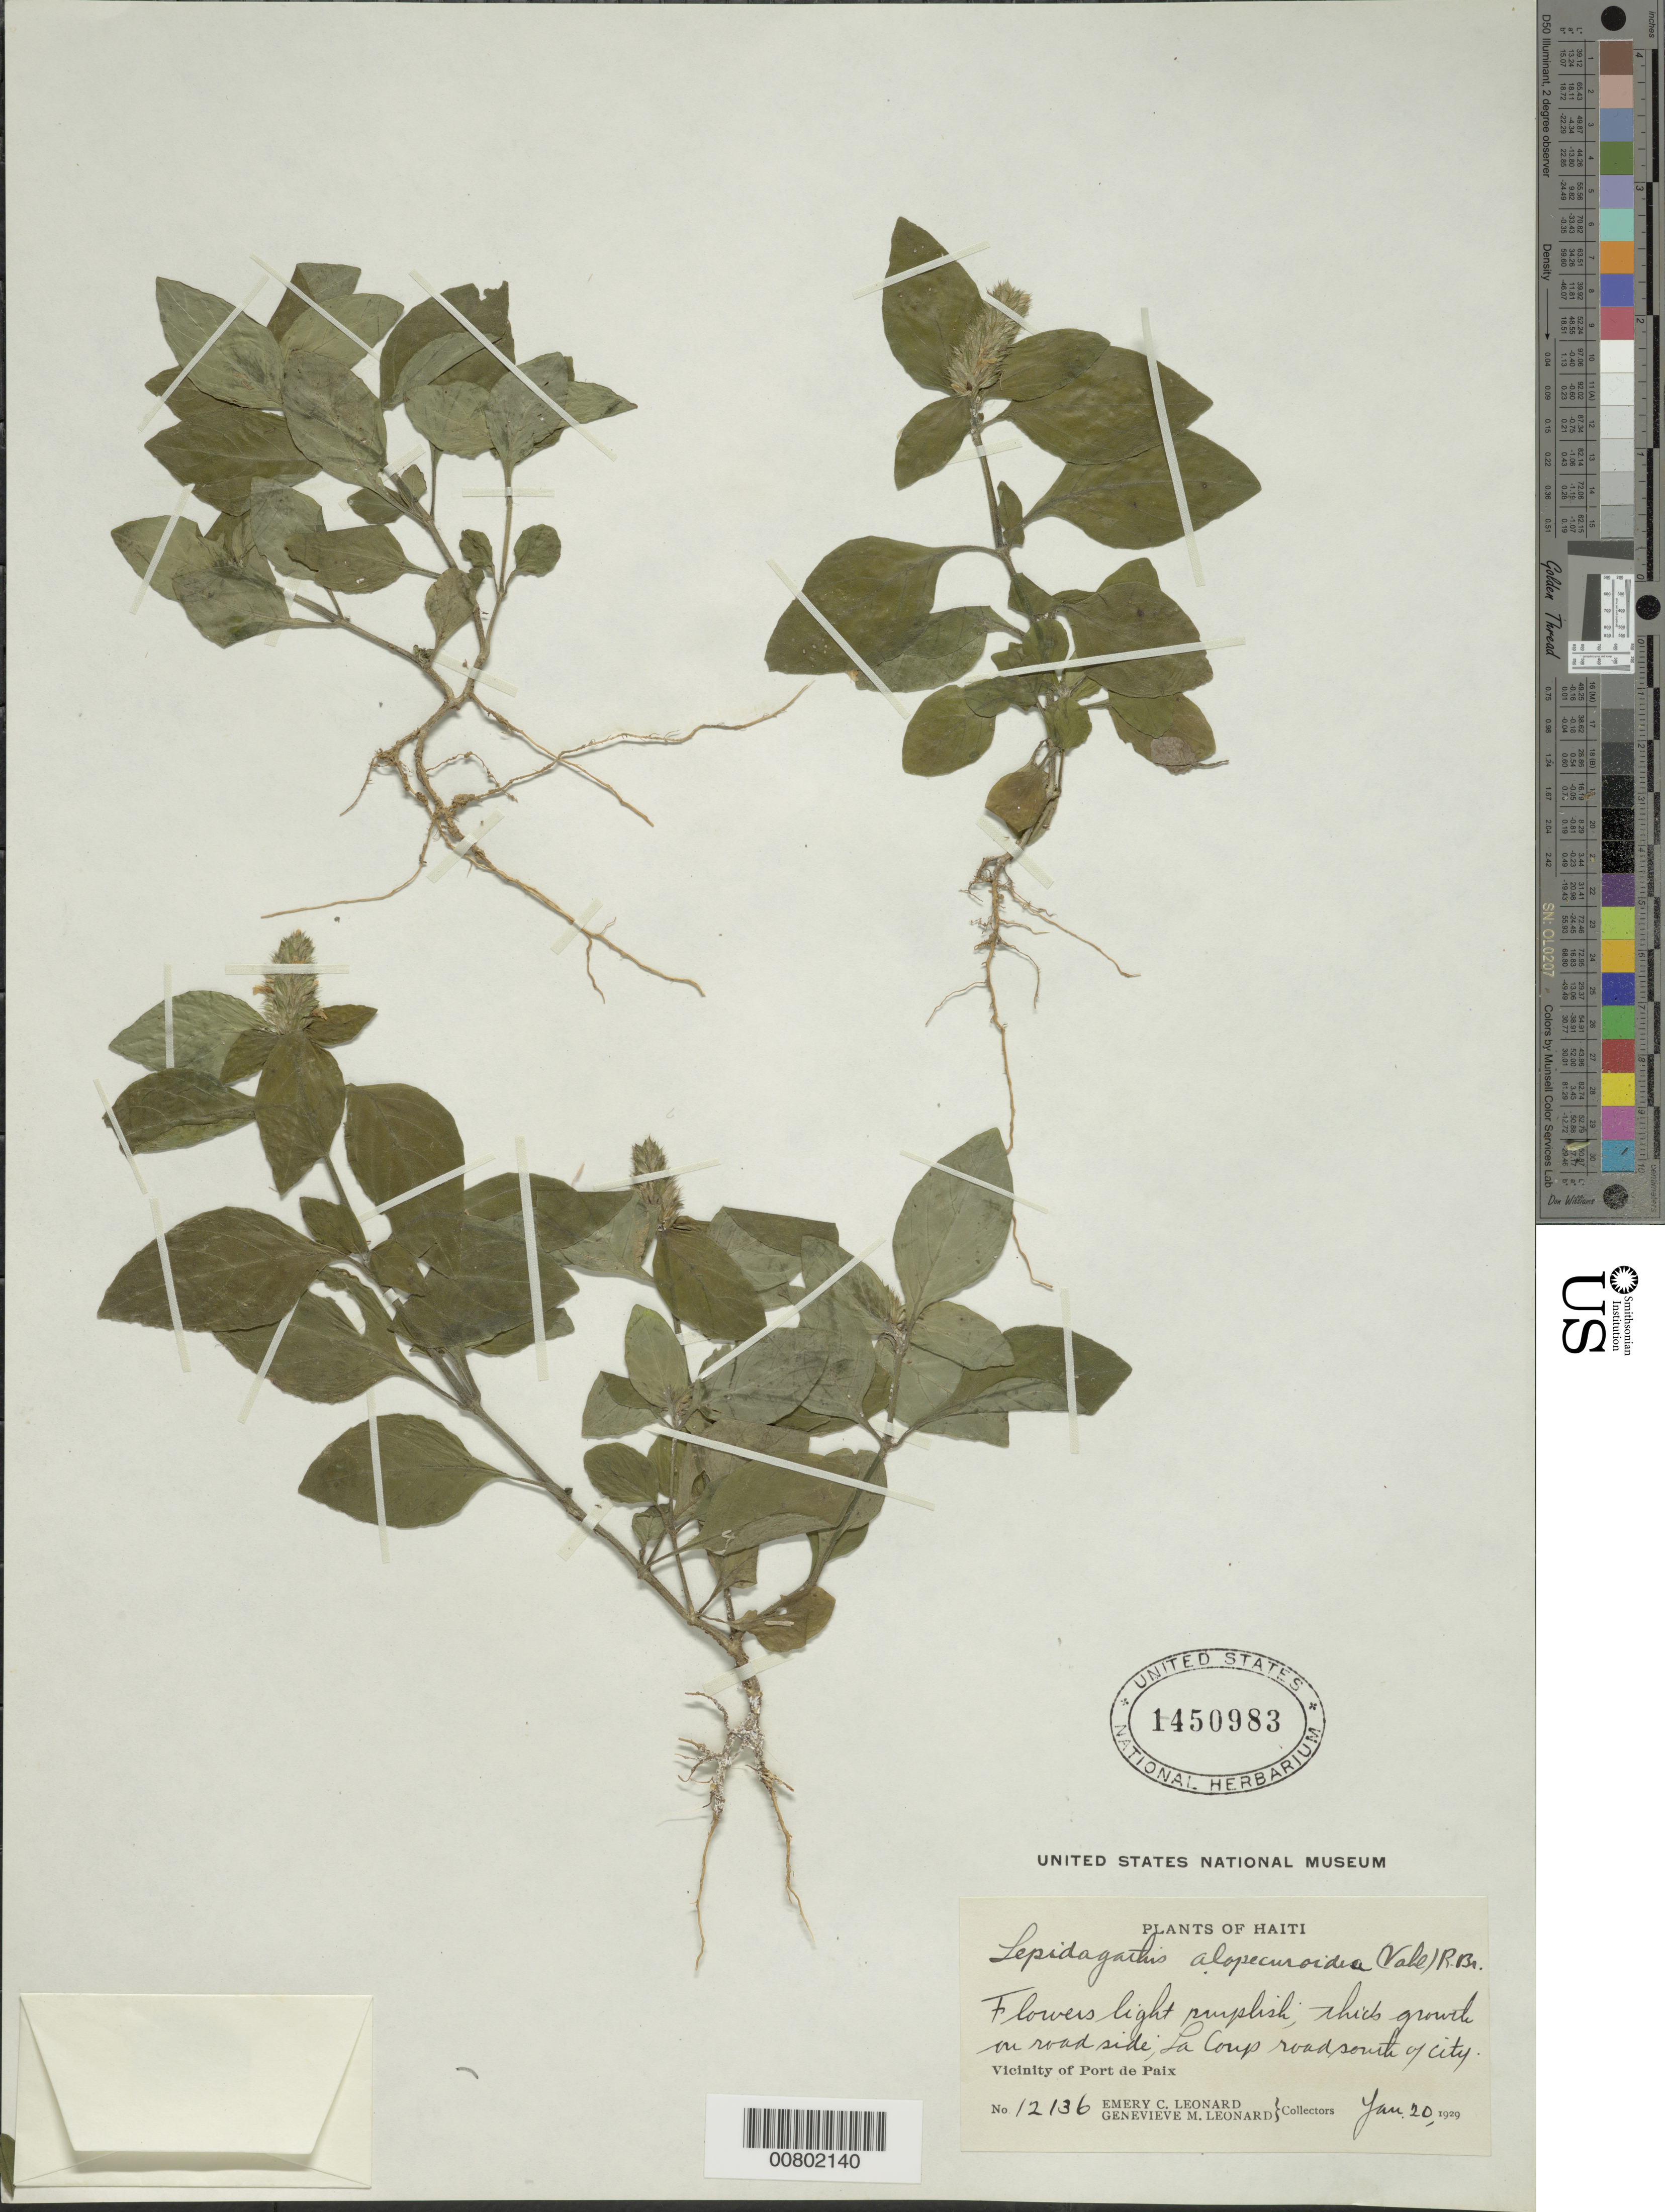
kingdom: Plantae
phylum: Tracheophyta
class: Magnoliopsida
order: Lamiales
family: Acanthaceae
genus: Teliostachya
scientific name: Teliostachya alopecuroidea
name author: (Vahl) Nees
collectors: E. C. Leonard & G. M. Leonard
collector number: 12136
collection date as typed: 20 Jan 1929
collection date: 1929-01-20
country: Haiti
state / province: Nord-Ouest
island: Hispaniola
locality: Vicinity of Port de Paix, La Coup road S of city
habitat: Thick growth on roadside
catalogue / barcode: US 1450983